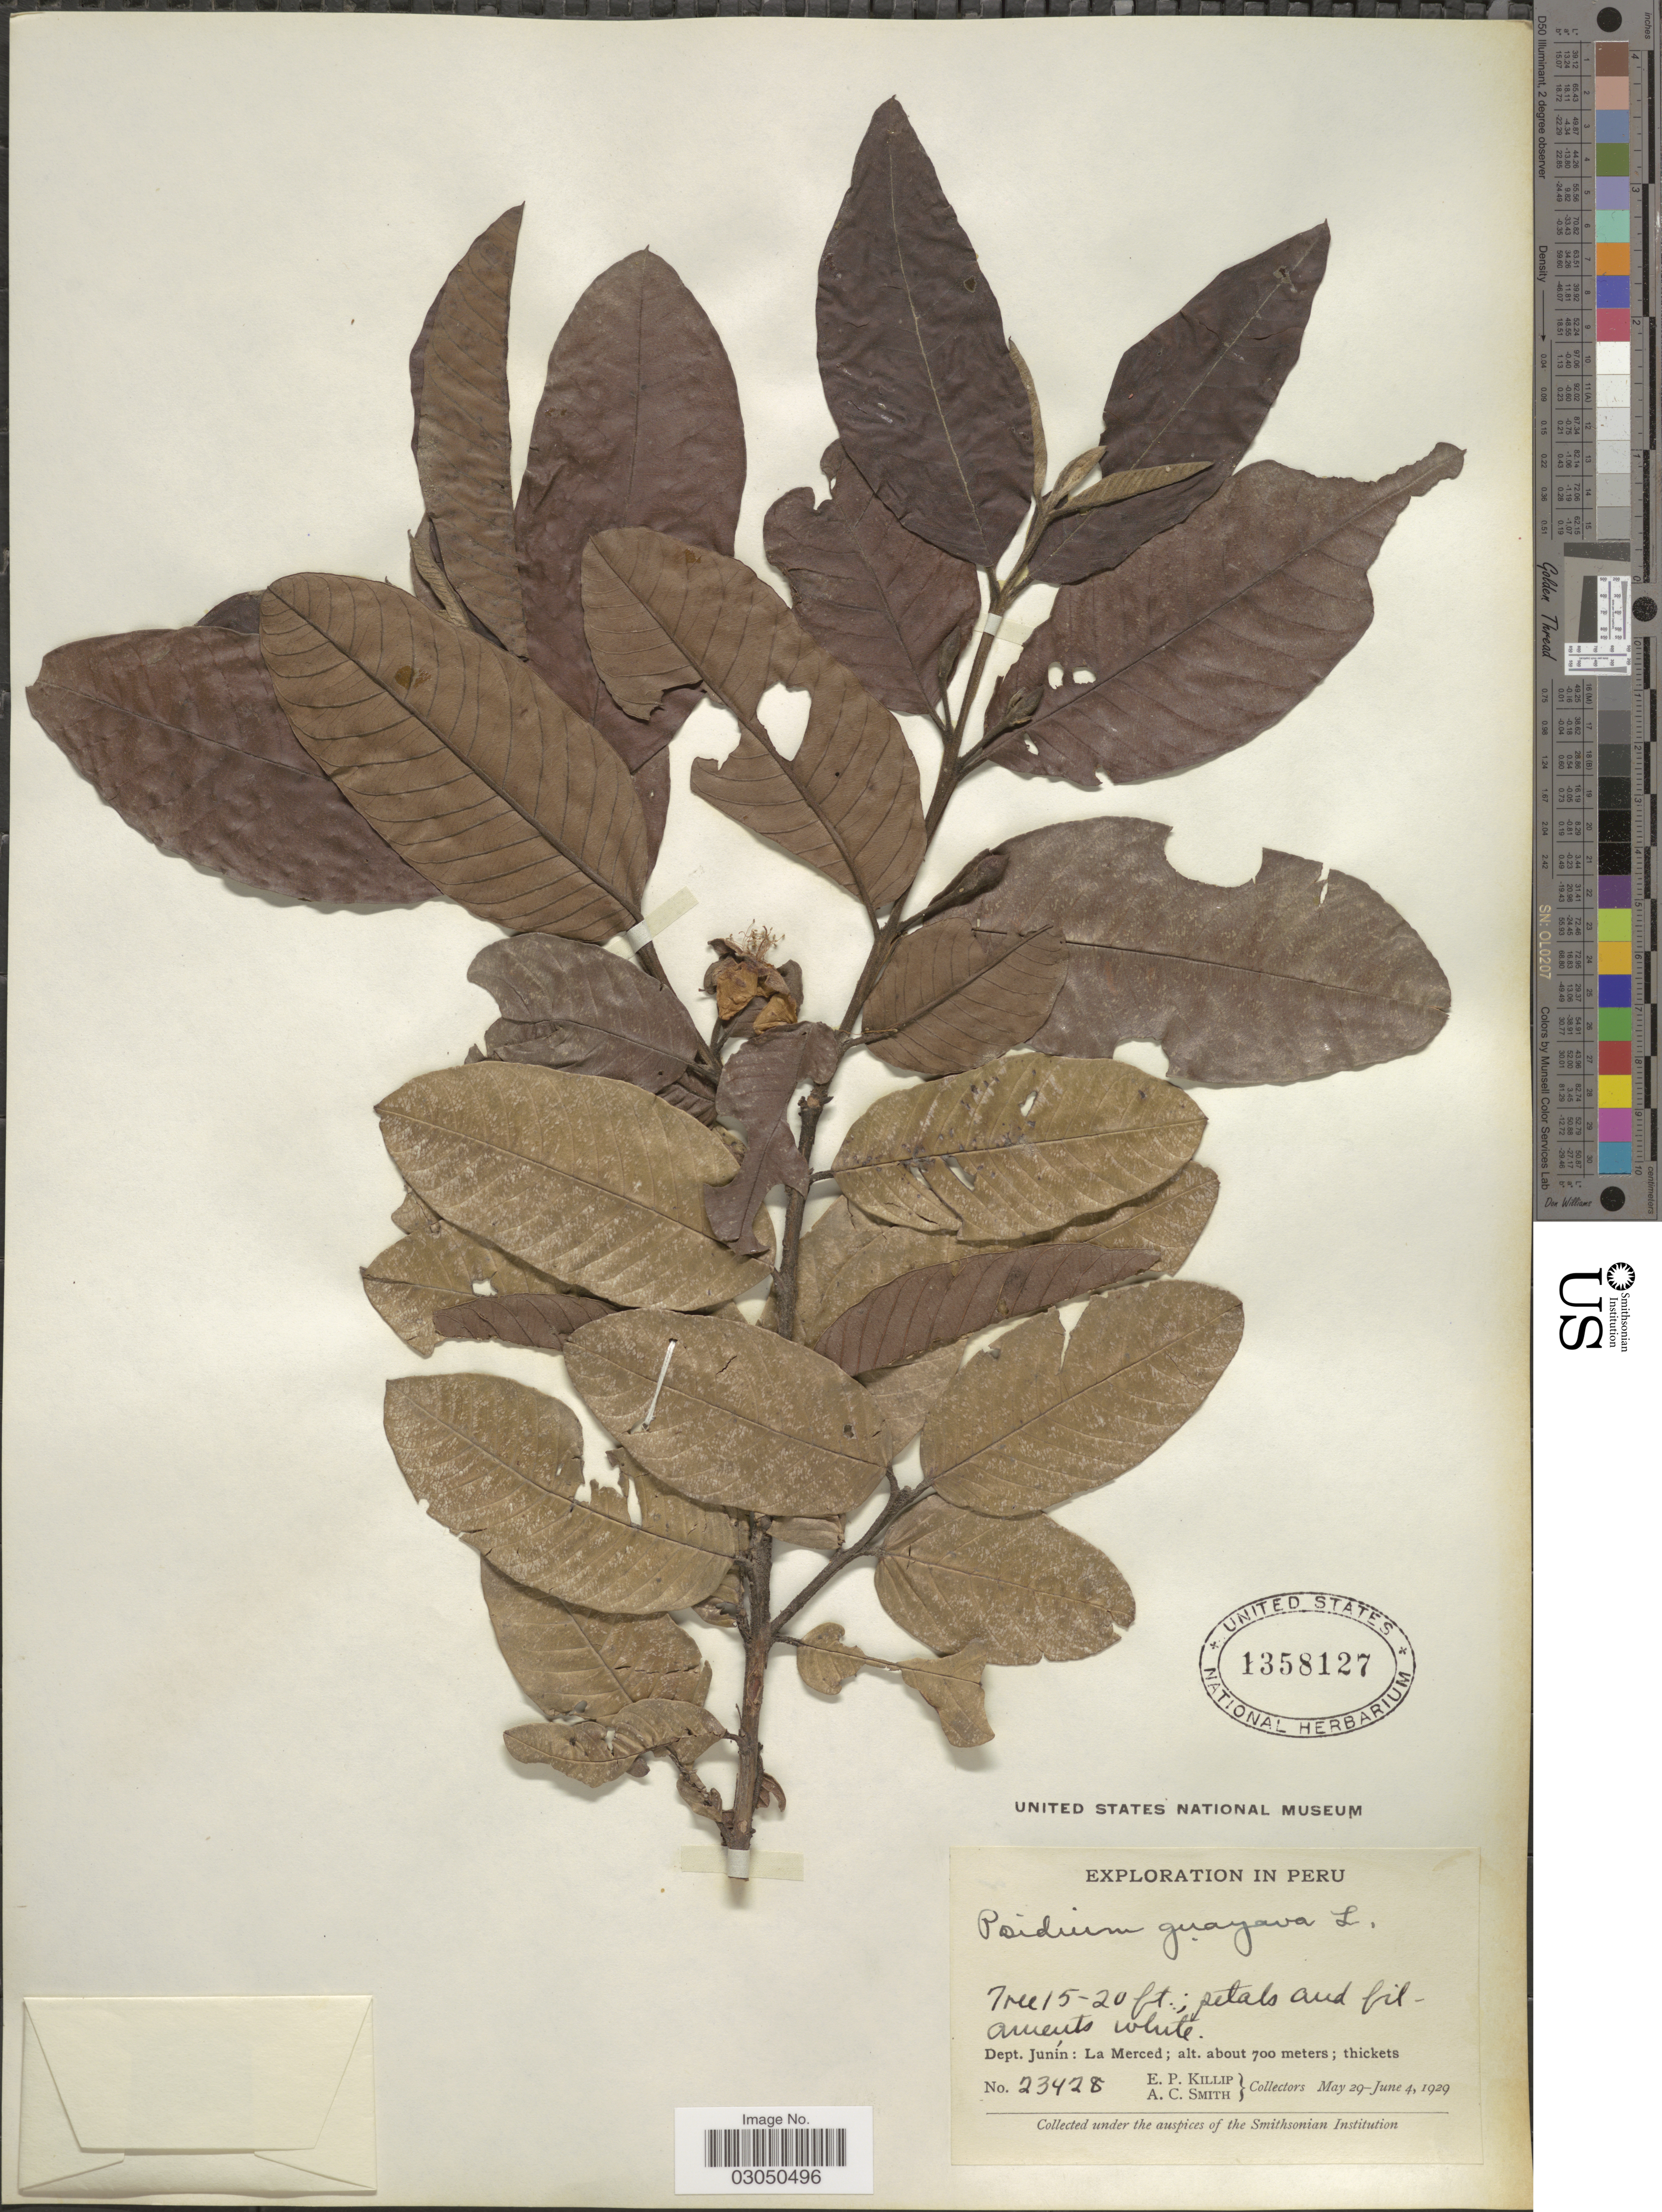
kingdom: Plantae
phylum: Tracheophyta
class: Magnoliopsida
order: Myrtales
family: Myrtaceae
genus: Psidium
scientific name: Psidium guajava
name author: L.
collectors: E. P. Killip & A. C. Smith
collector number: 23428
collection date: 1929-05-29/1929-06-04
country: Peru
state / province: Junín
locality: Dept. Junín: La Merced.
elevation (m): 700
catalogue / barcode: US 1358127